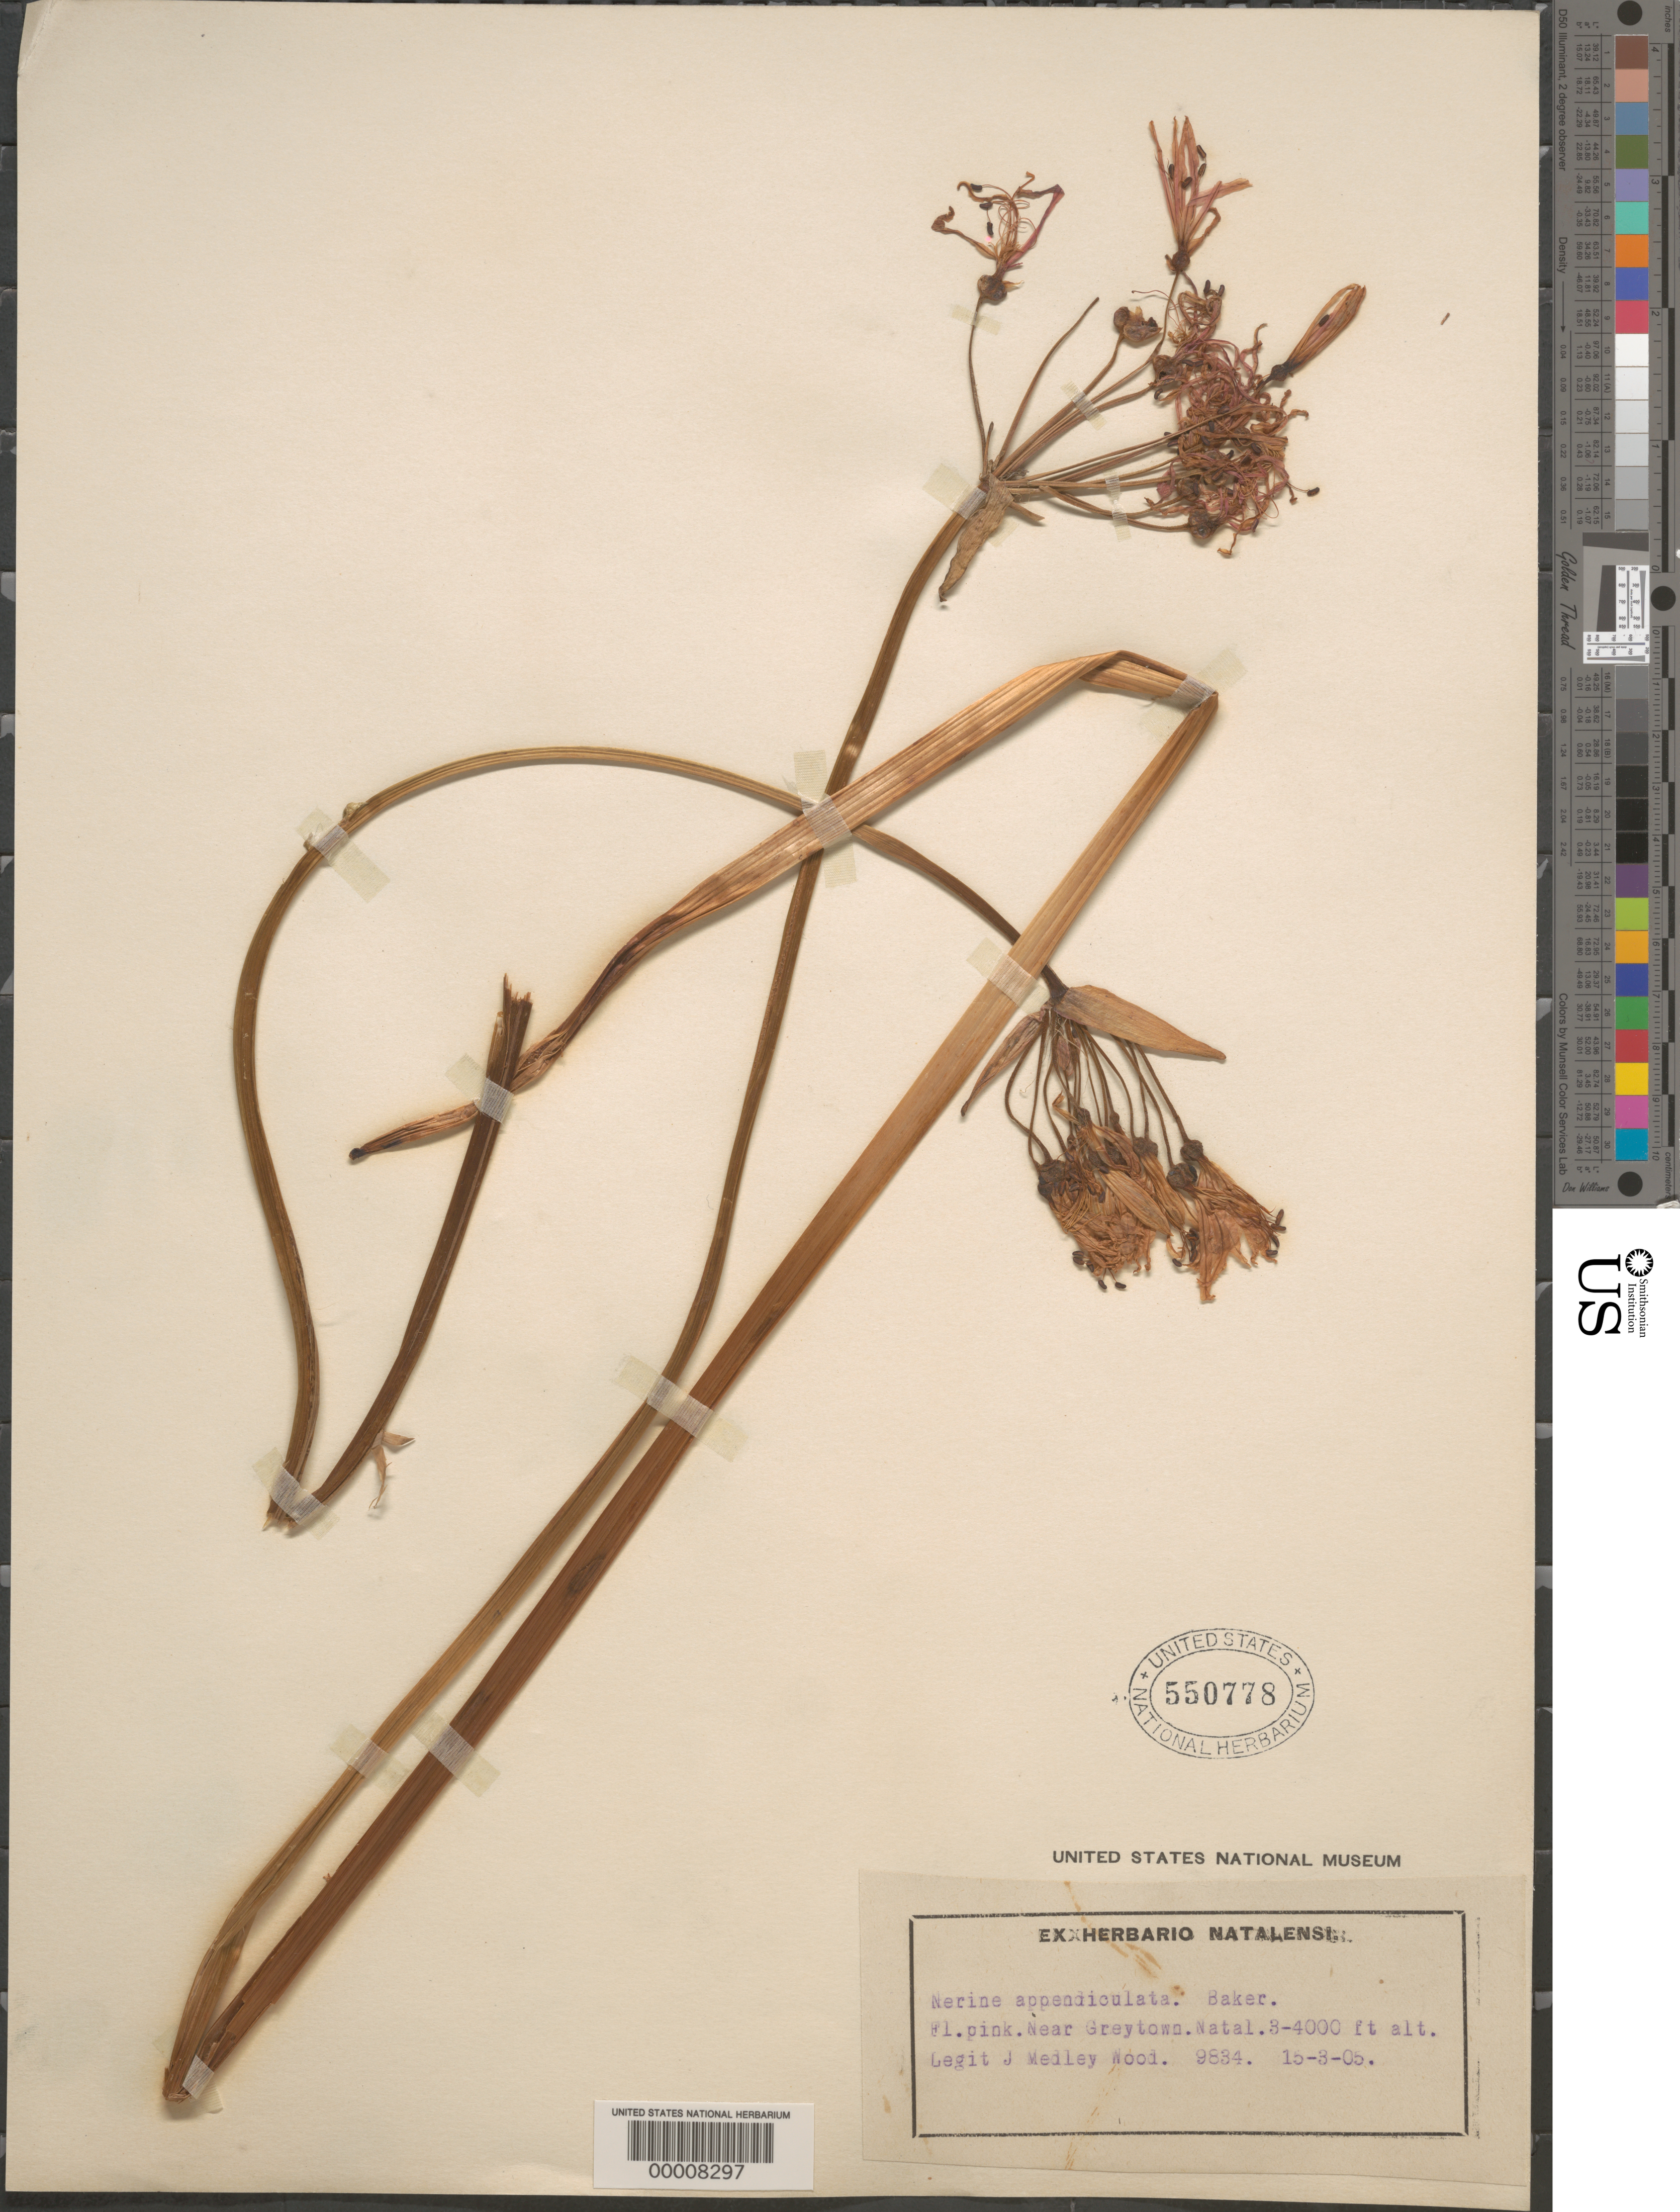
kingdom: Plantae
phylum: Tracheophyta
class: Liliopsida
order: Asparagales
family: Amaryllidaceae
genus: Nerine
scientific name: Nerine appendiculata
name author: Baker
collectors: J. M. Wood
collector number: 9834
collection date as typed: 15 Mar 1905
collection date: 1905-03-15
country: South Africa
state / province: KwaZulu-Natal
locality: Near greytown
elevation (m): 914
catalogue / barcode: US 550778